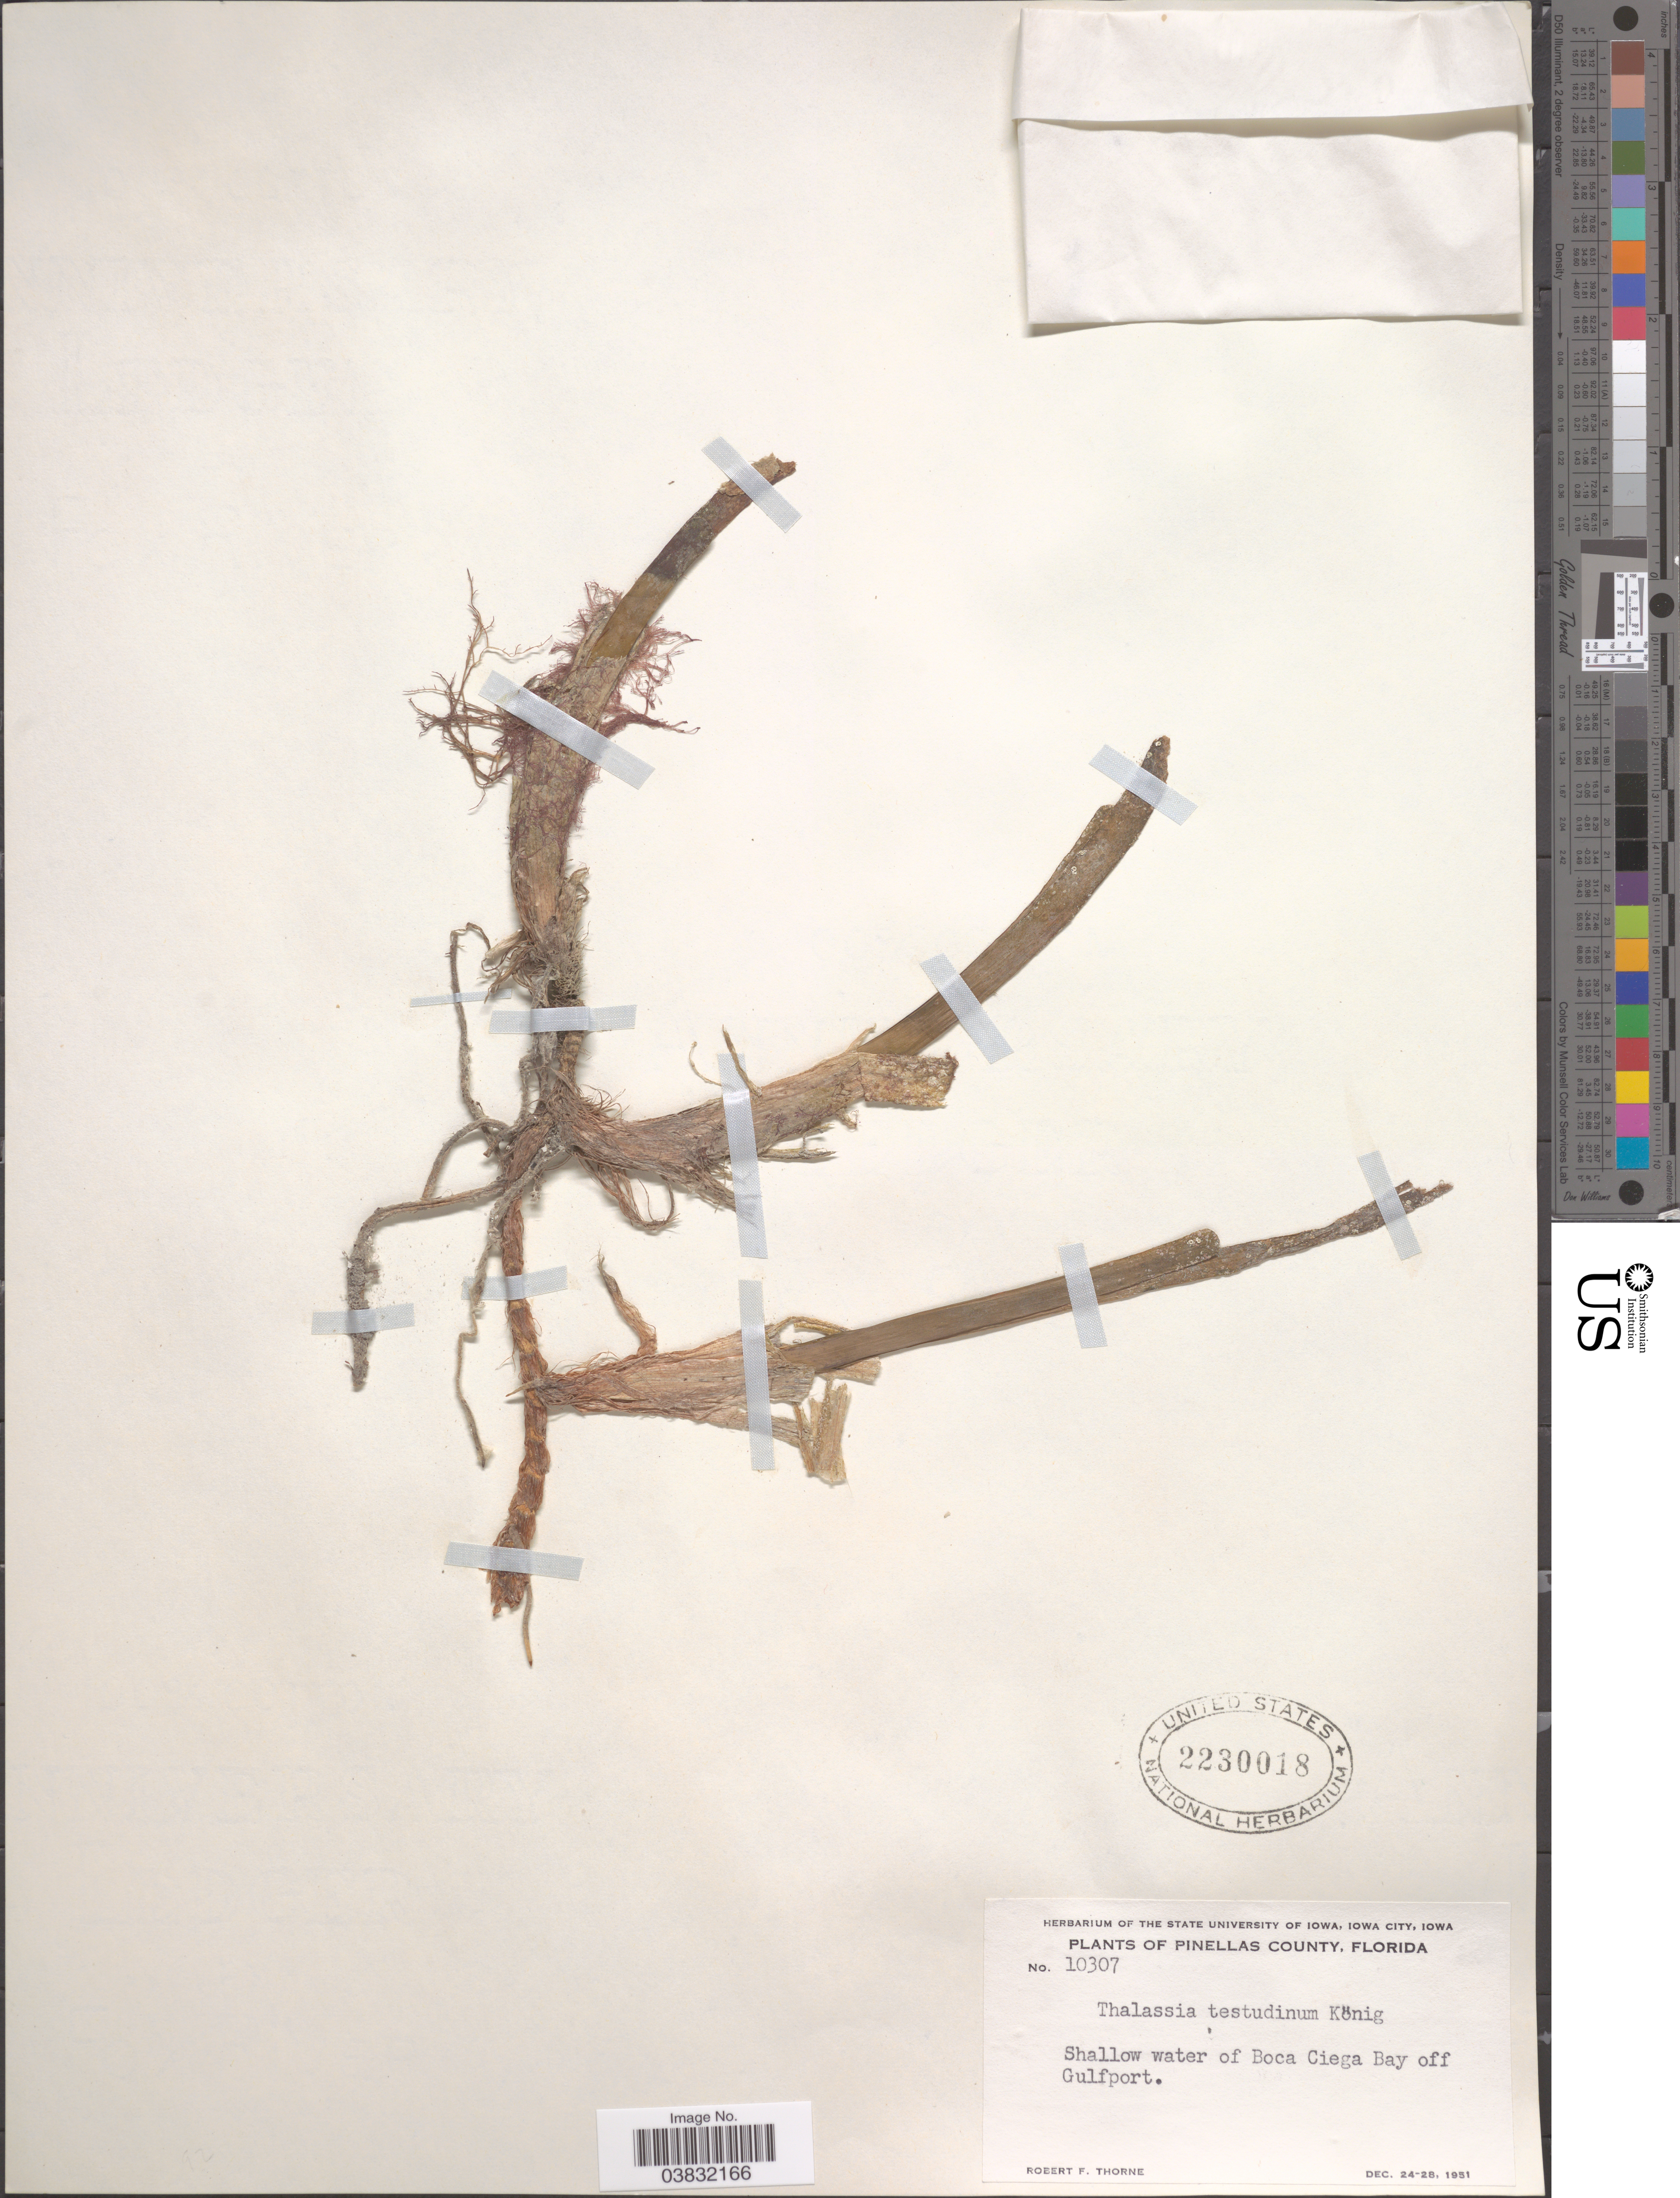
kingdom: Plantae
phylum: Tracheophyta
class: Liliopsida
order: Alismatales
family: Hydrocharitaceae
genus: Thalassia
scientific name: Thalassia testudinum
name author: Banks & Sol. ex K.D. Koenig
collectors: R. F. Thorne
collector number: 10307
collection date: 1951-12-24/1951-12-28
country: United States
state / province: Florida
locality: Pinellas County. Shallow water of Boca Ciega Bay off Gulfport.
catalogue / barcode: US 2230018